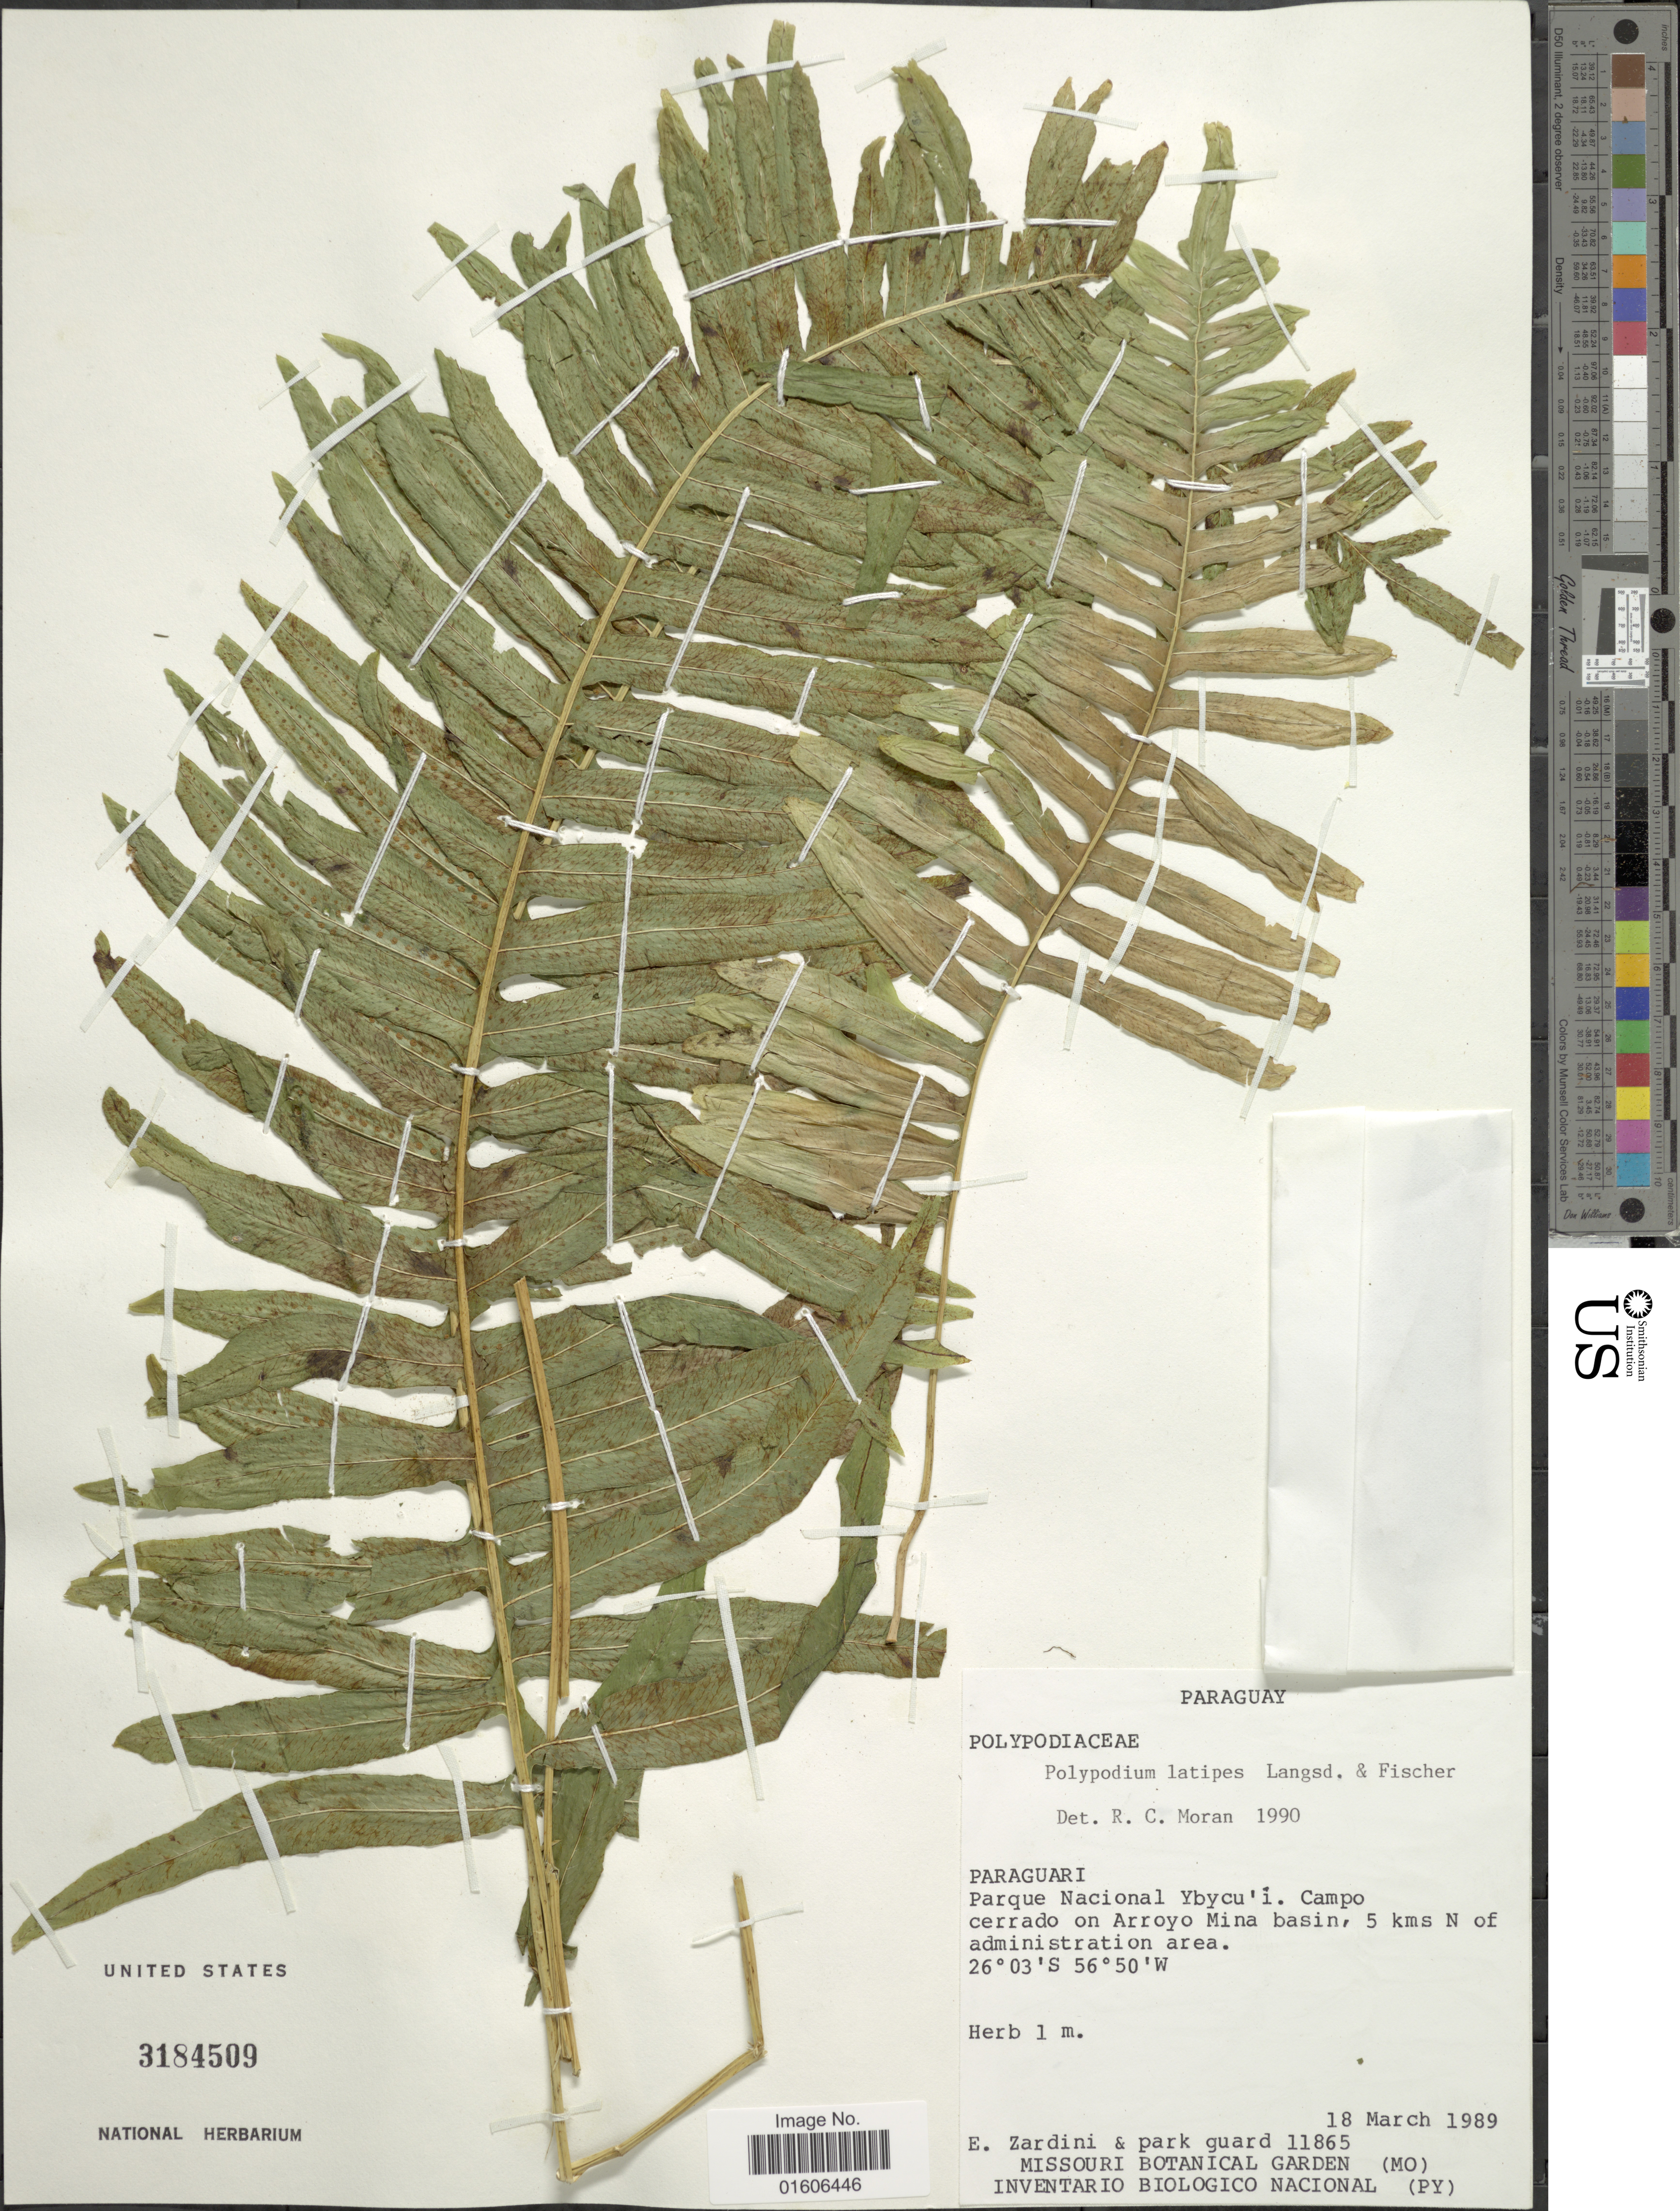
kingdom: Plantae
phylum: Tracheophyta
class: Polypodiopsida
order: Polypodiales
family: Polypodiaceae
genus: Serpocaulon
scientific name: Serpocaulon latipes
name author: (Langsd. & Fischer) A.R. Sm.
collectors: E. M. Zardini & Park guard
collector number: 11865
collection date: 1989-03-18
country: Paraguay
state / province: Paraguari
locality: Paraguari. Parque Nacional Ybycu'i. Campo cerrado on Arroyo Mina basin, 5 kms N of administration area.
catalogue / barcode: US 3184509